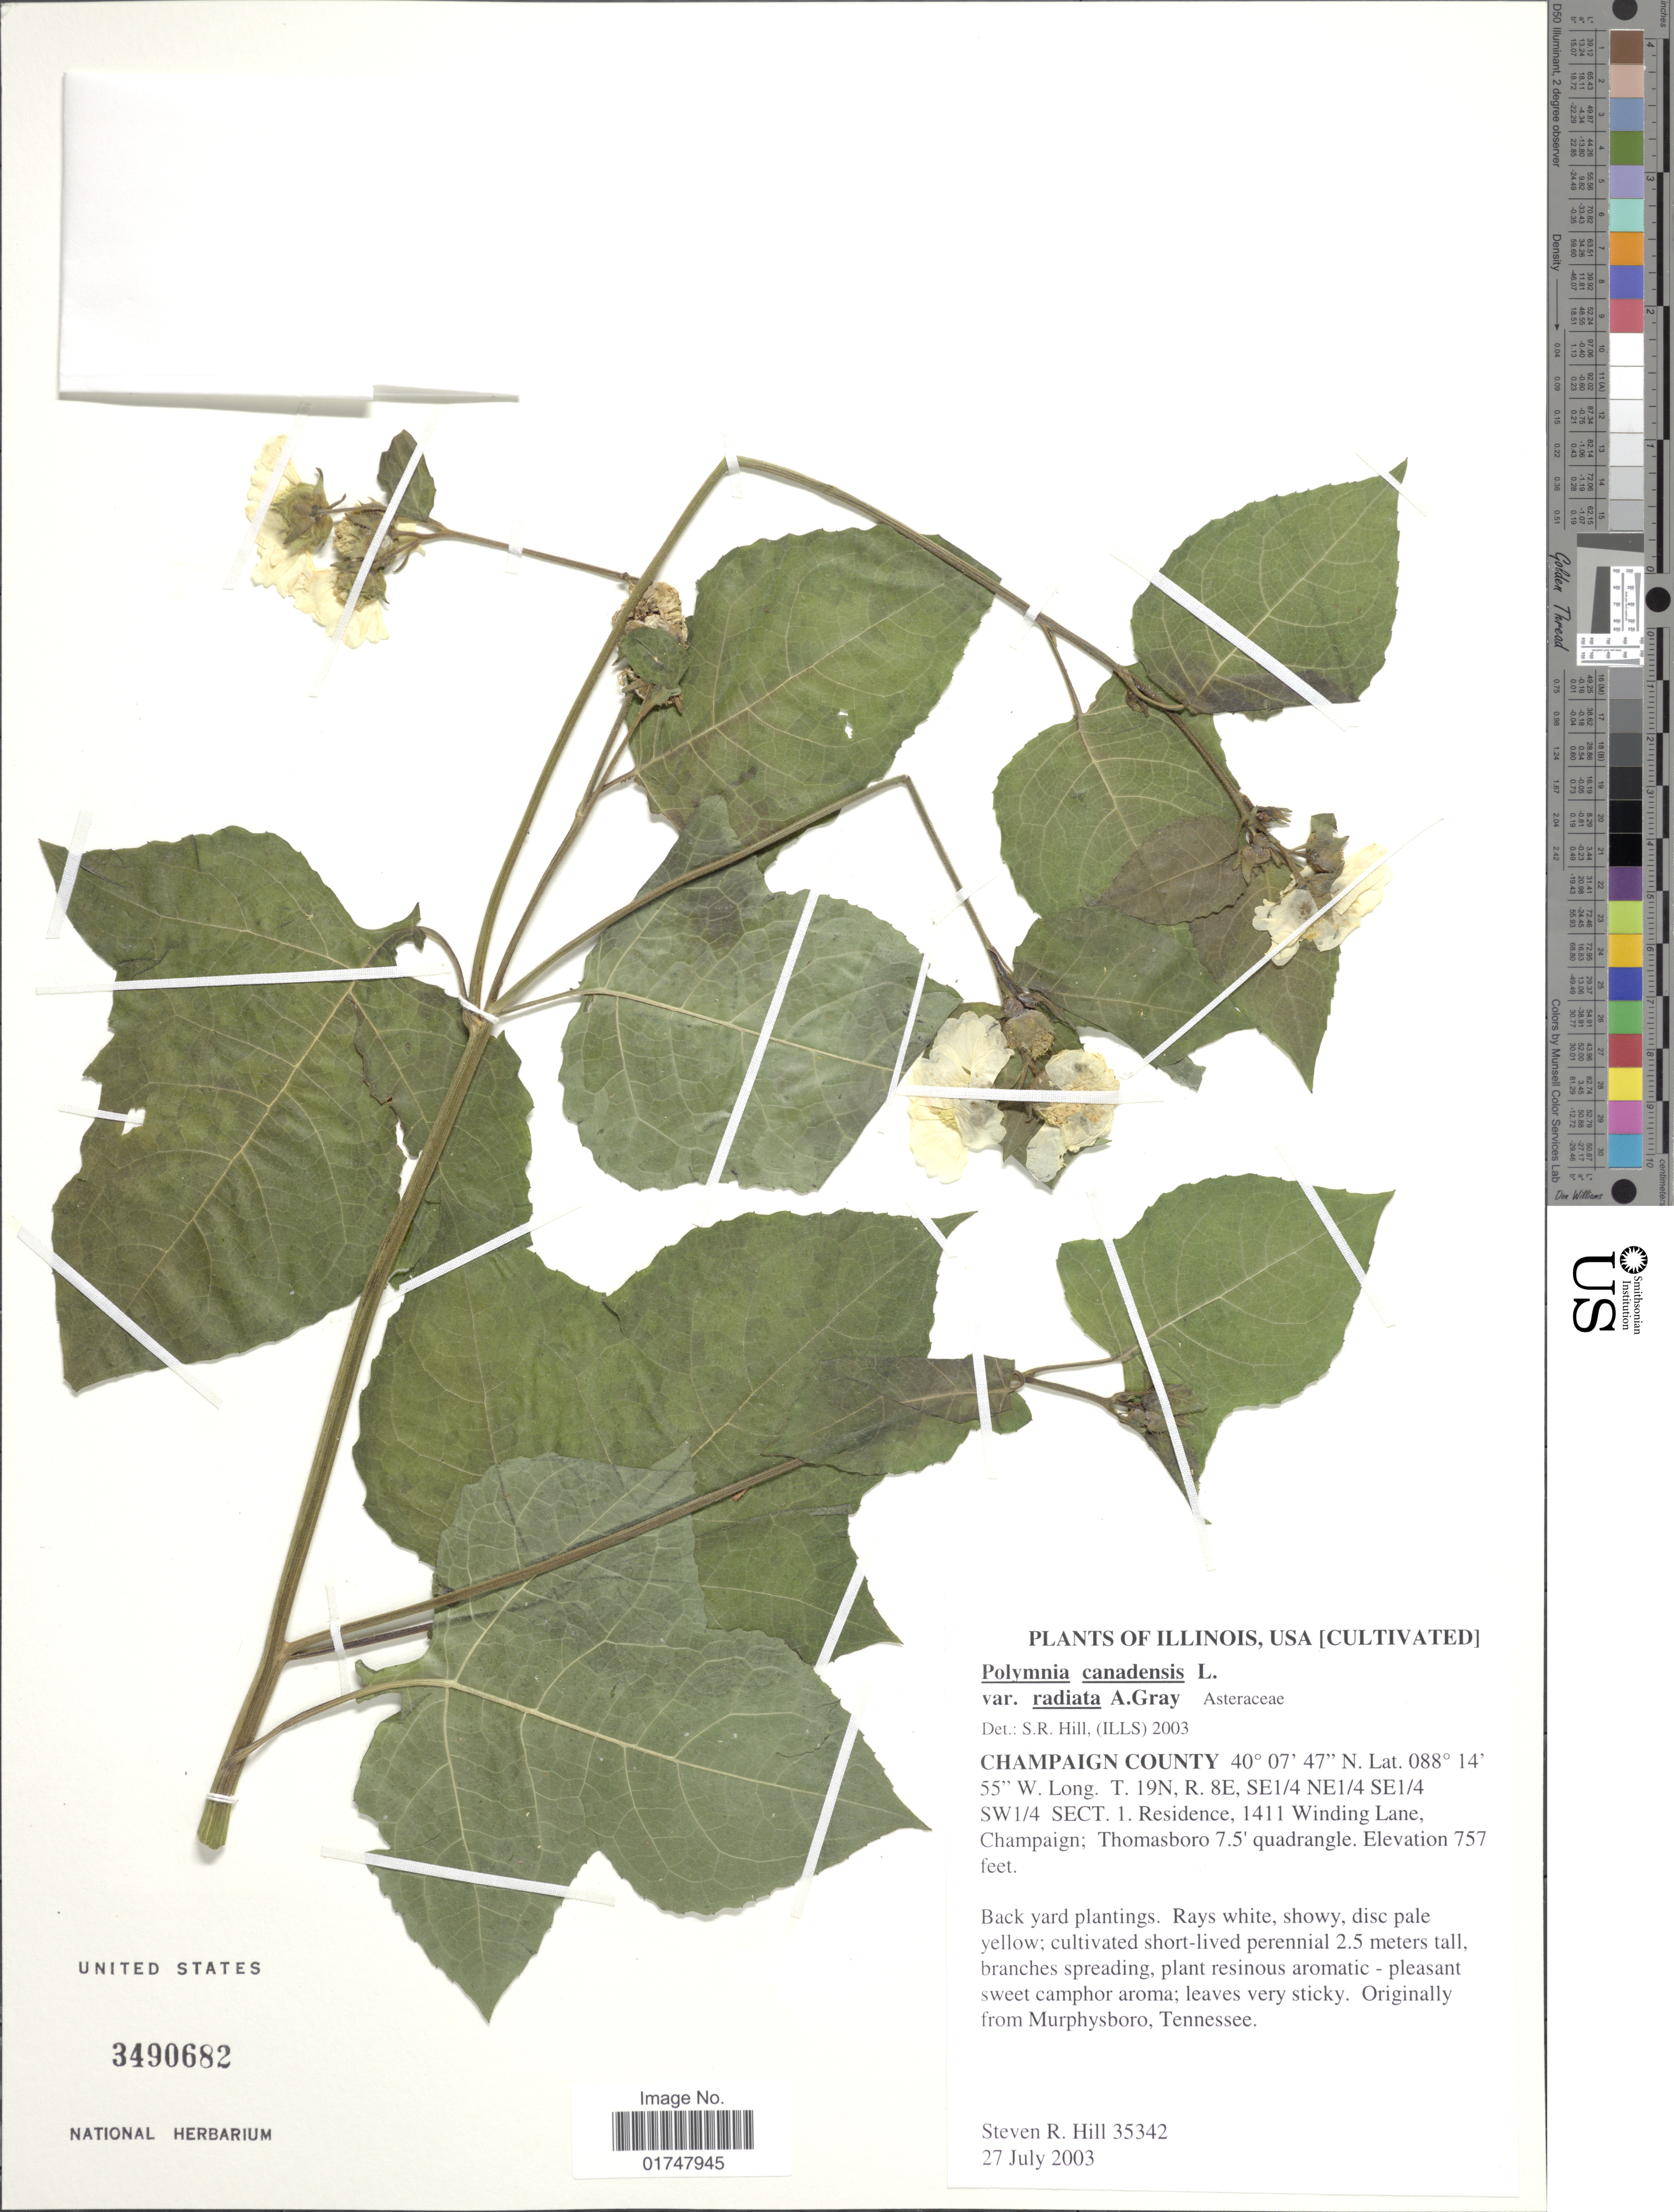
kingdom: Plantae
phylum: Tracheophyta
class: Magnoliopsida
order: Asterales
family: Asteraceae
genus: Polymnia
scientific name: Polymnia canadensis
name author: L.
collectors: S. R. Hill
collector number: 35342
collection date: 2003-07-27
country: United States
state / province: Illinois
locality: Champaign County, Residence, 1411 Winding Lane, Champaign; Thomasboro 7.5' quadrangle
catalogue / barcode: US 3490682